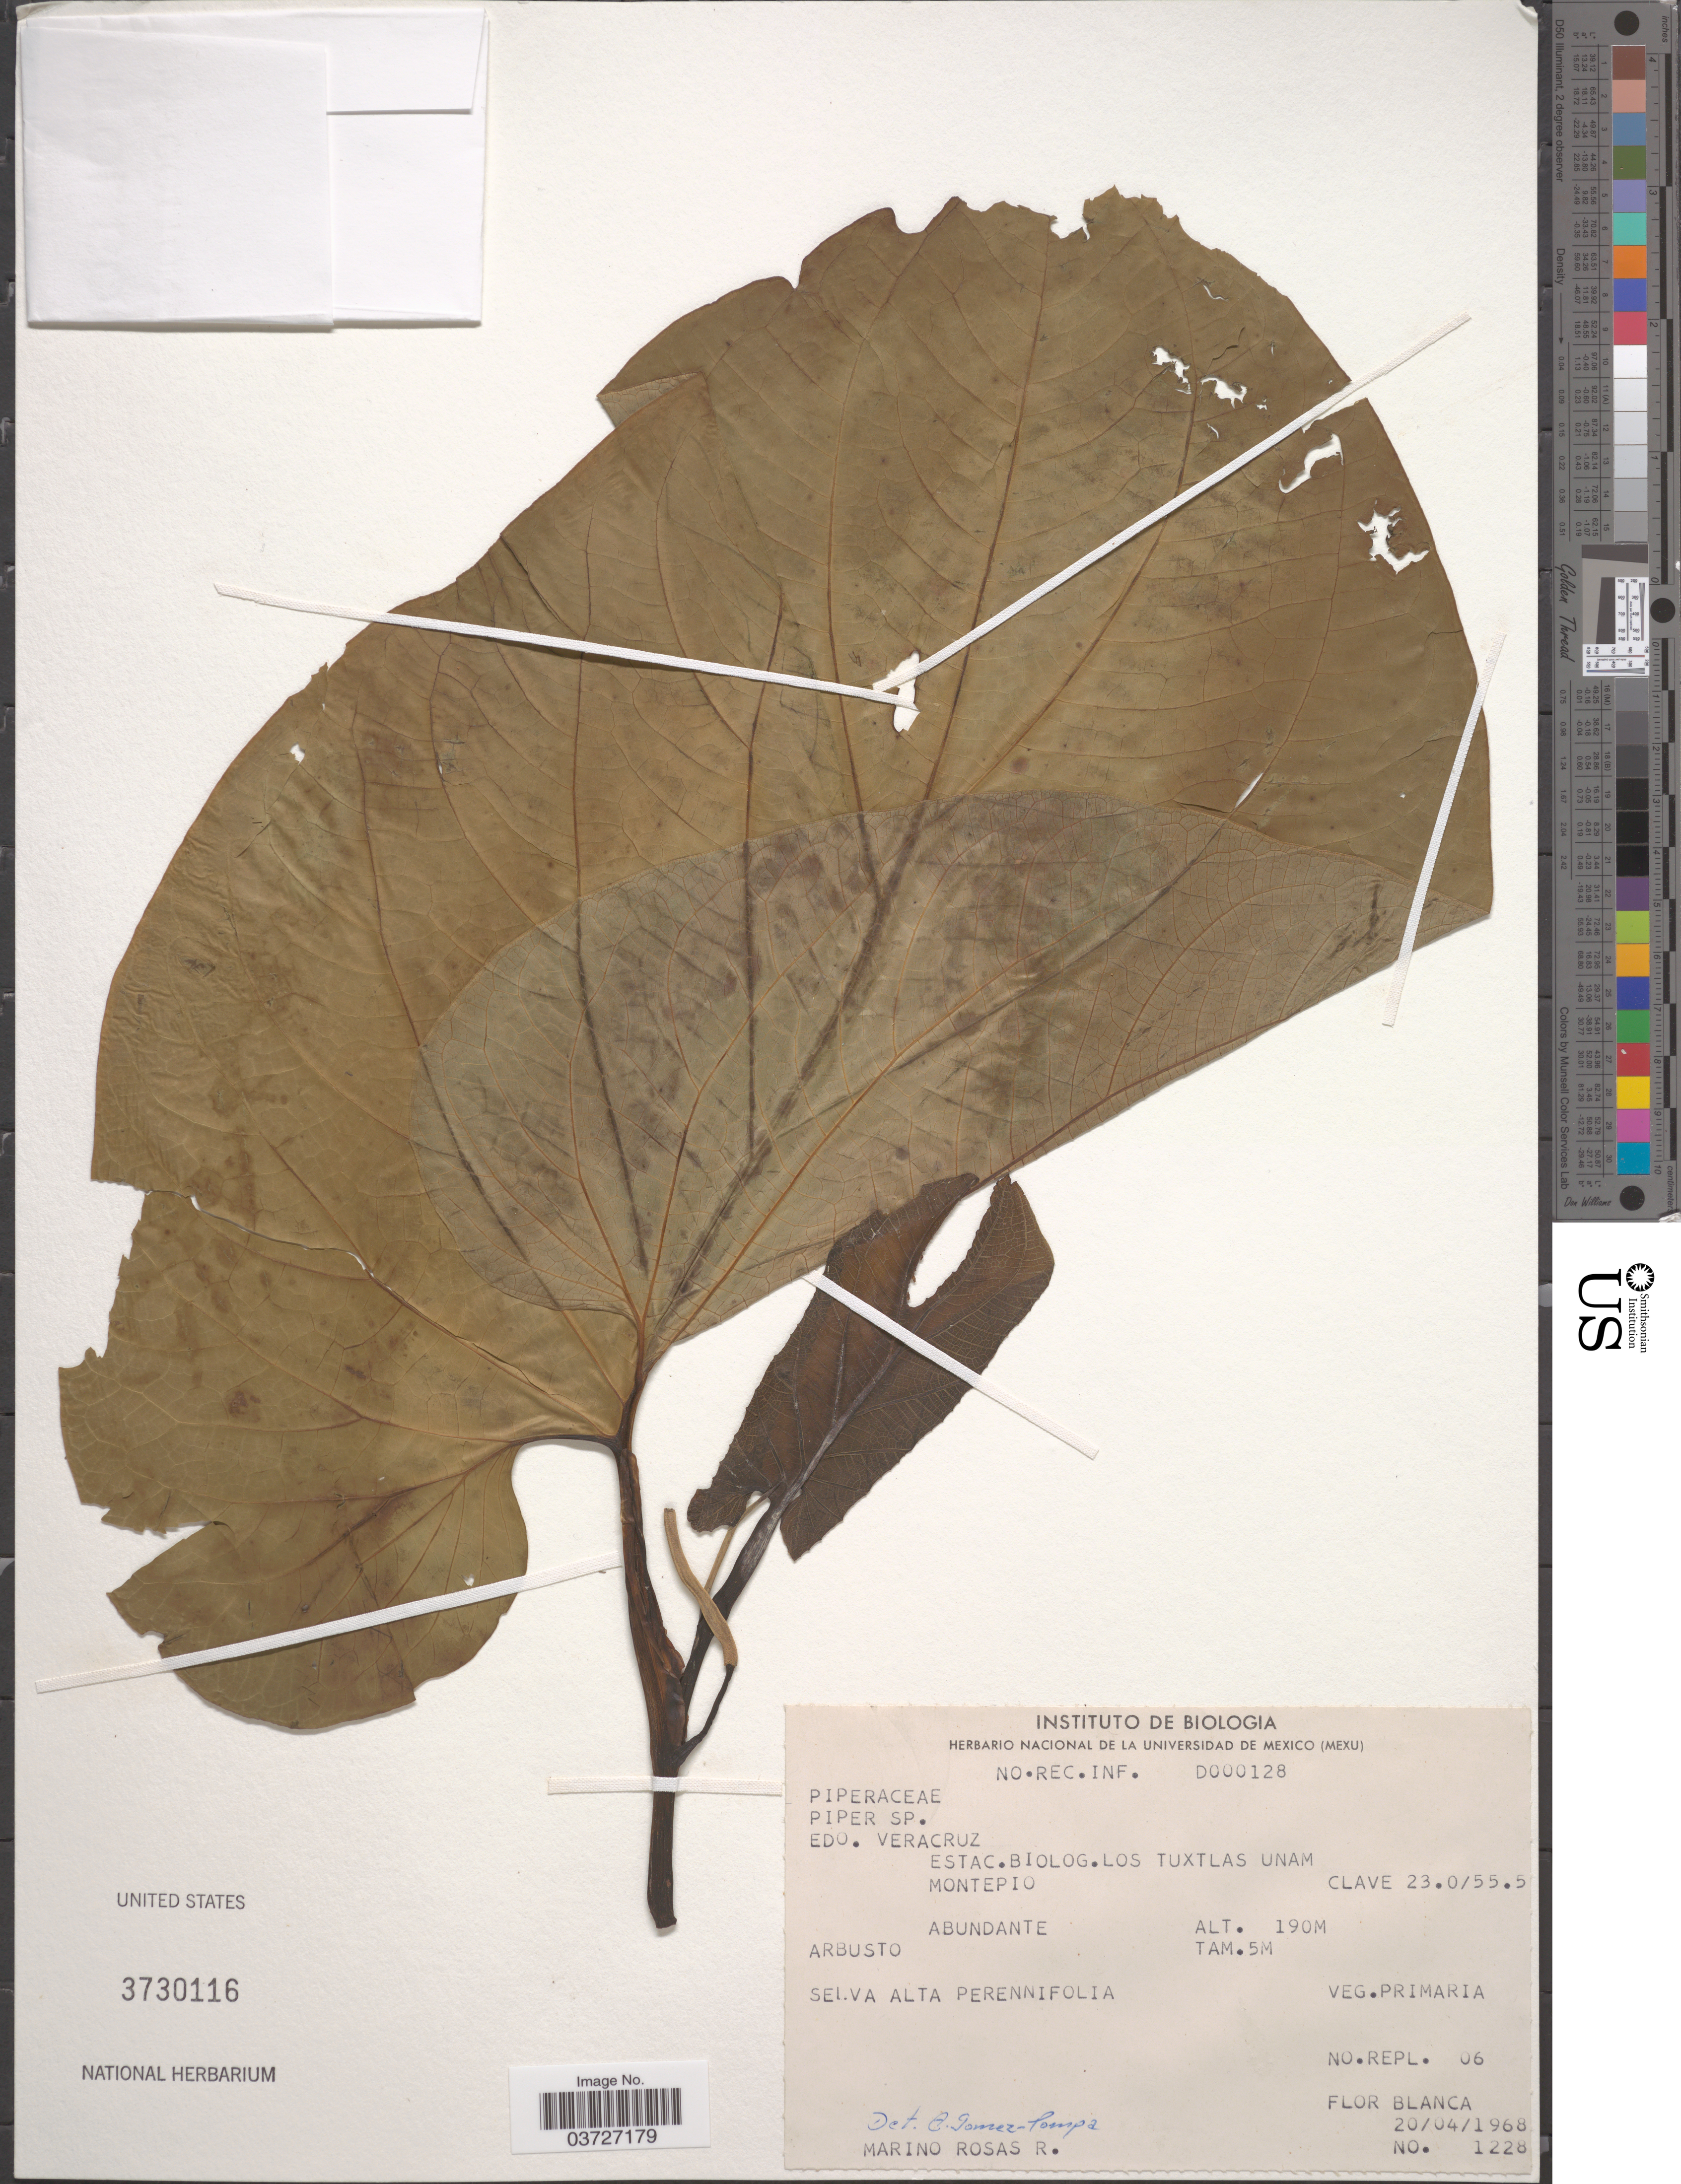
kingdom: Plantae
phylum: Tracheophyta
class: Magnoliopsida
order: Piperales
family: Piperaceae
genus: Piper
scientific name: Piper sp.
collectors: M. Rosas R.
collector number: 1228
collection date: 1968-04-20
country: Mexico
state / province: Veracruz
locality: Veracruz. Estac. Biolog. Los Tuxtlas Unam. Montepio.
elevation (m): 190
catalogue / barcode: US 3730116